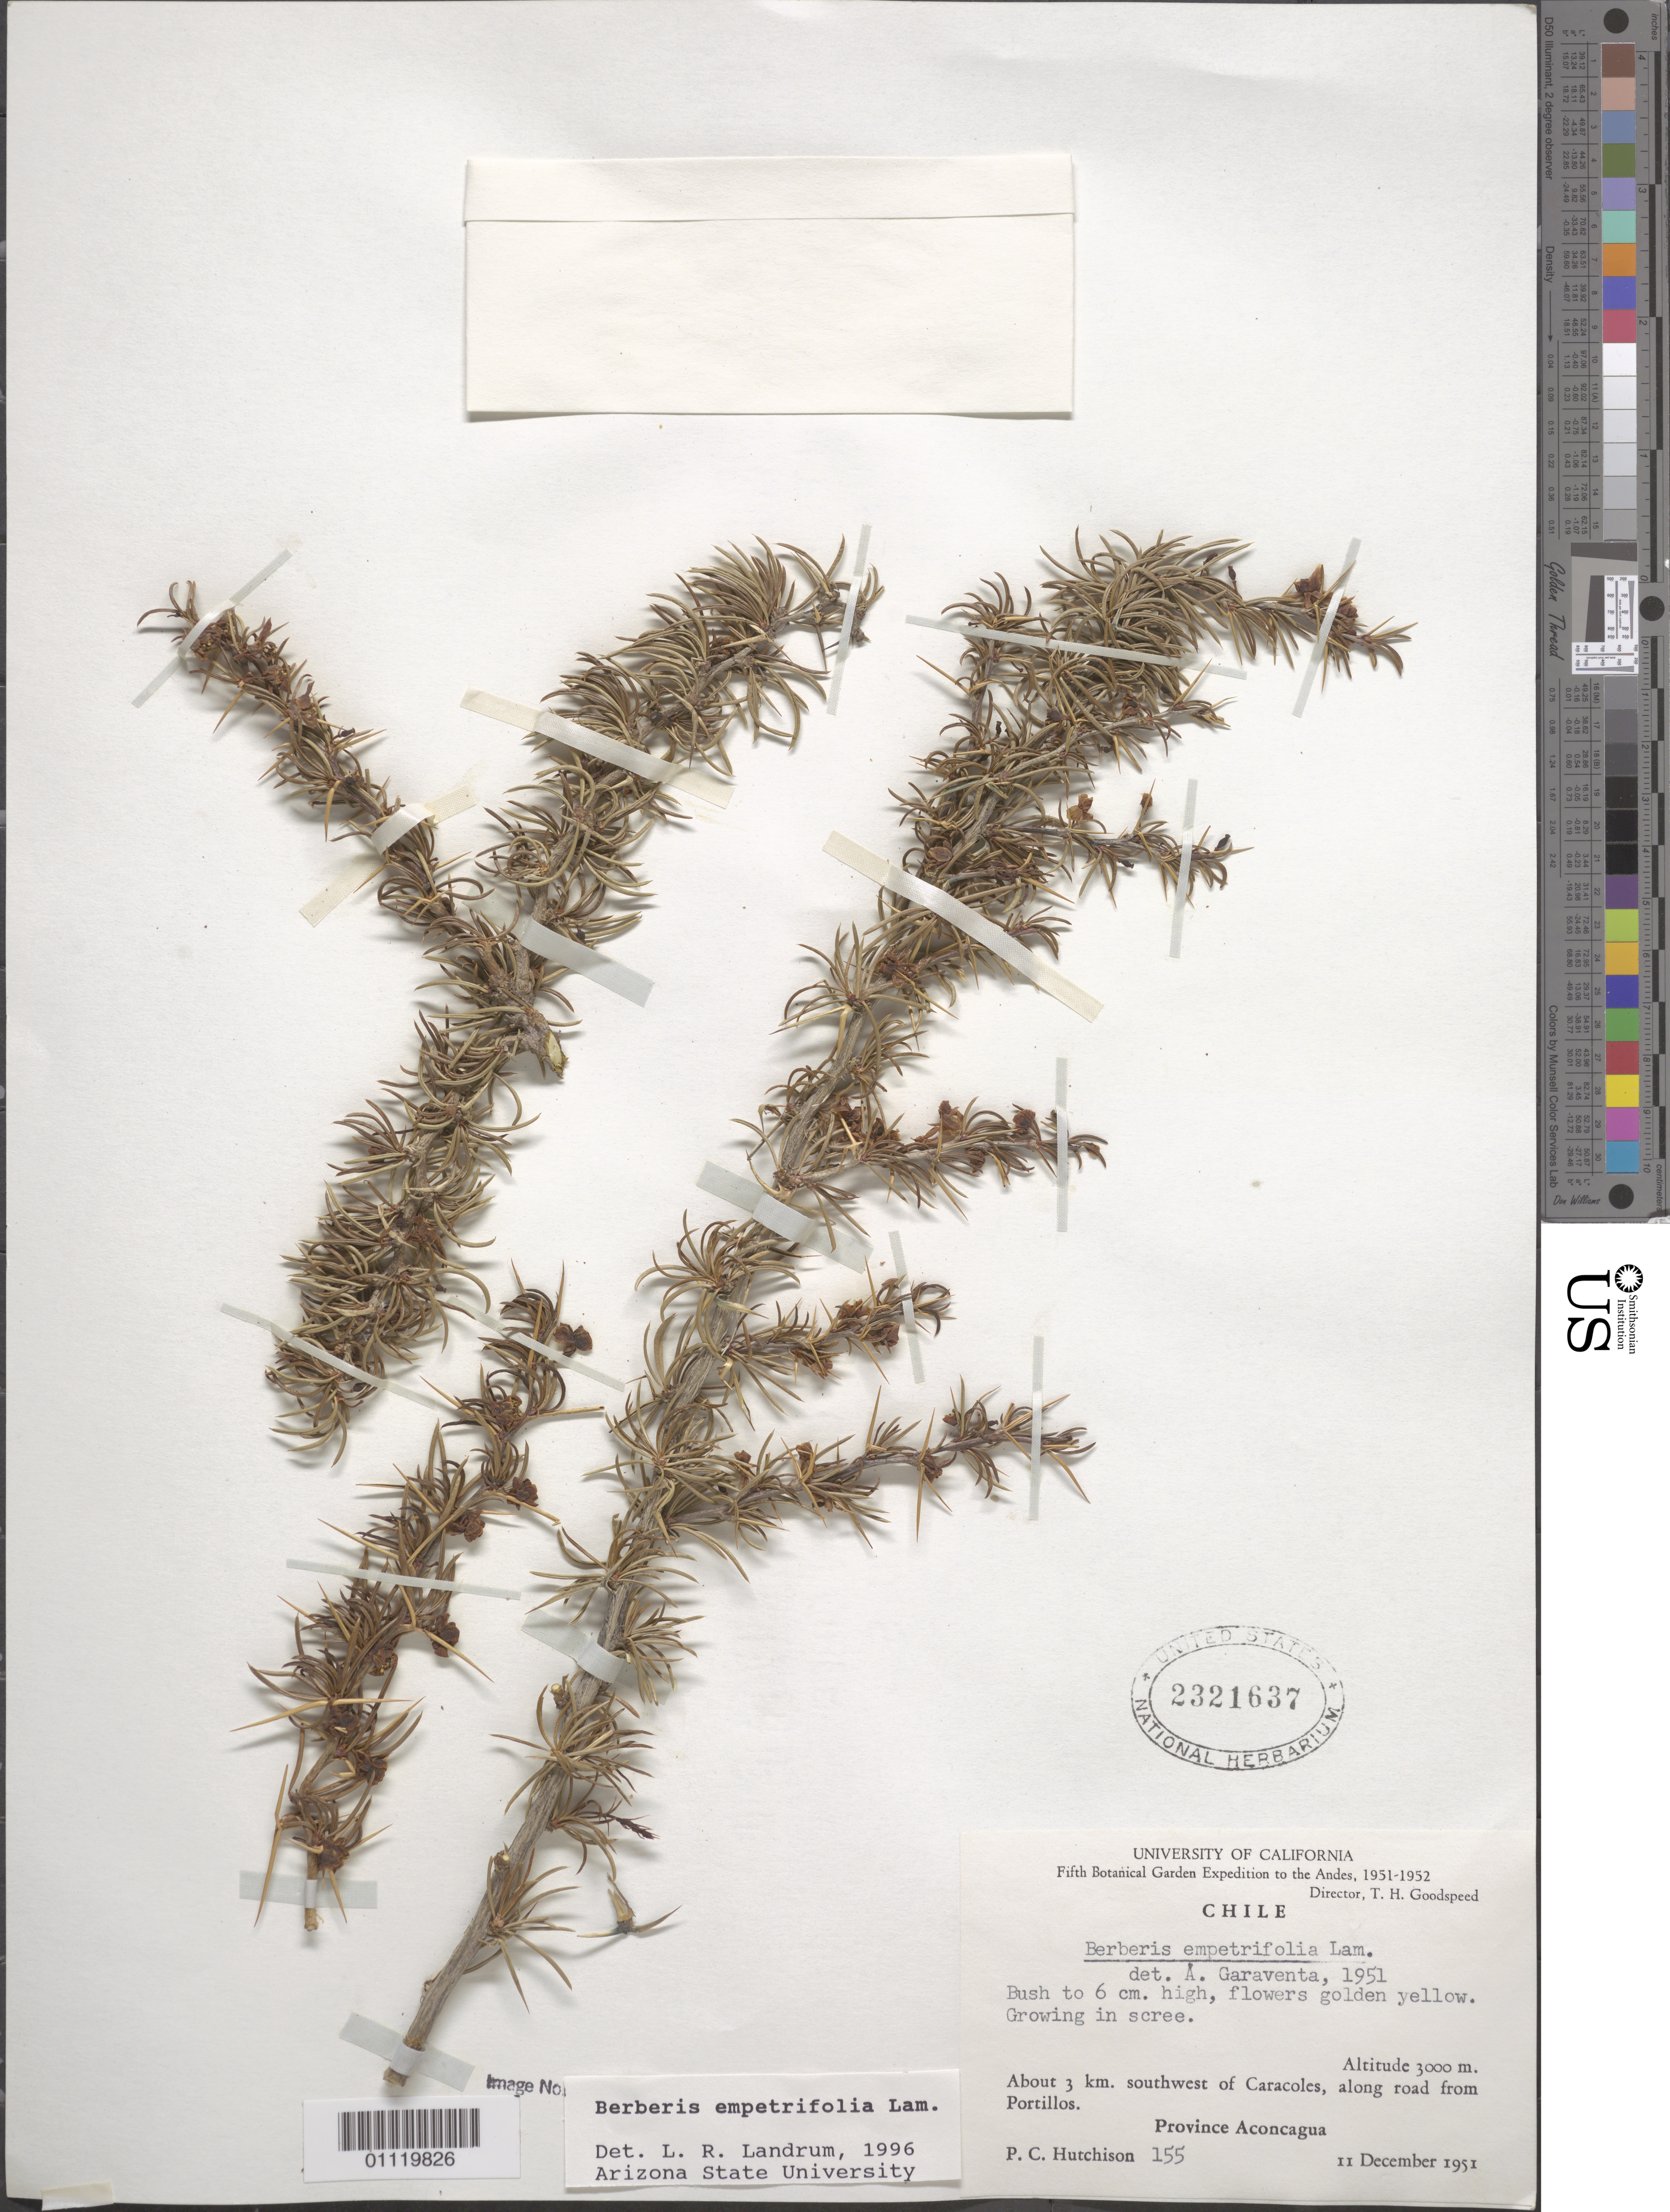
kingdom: Plantae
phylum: Tracheophyta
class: Magnoliopsida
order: Ranunculales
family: Berberidaceae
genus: Berberis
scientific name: Berberis empetrifolia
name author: Lam.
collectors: P. C. Hutchison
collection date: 1951-12-11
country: Chile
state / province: Valparaíso (V)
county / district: Aconcagua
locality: About 3 km southwest of Caracoles, along road from Portillos.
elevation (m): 3000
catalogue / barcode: US 2321637